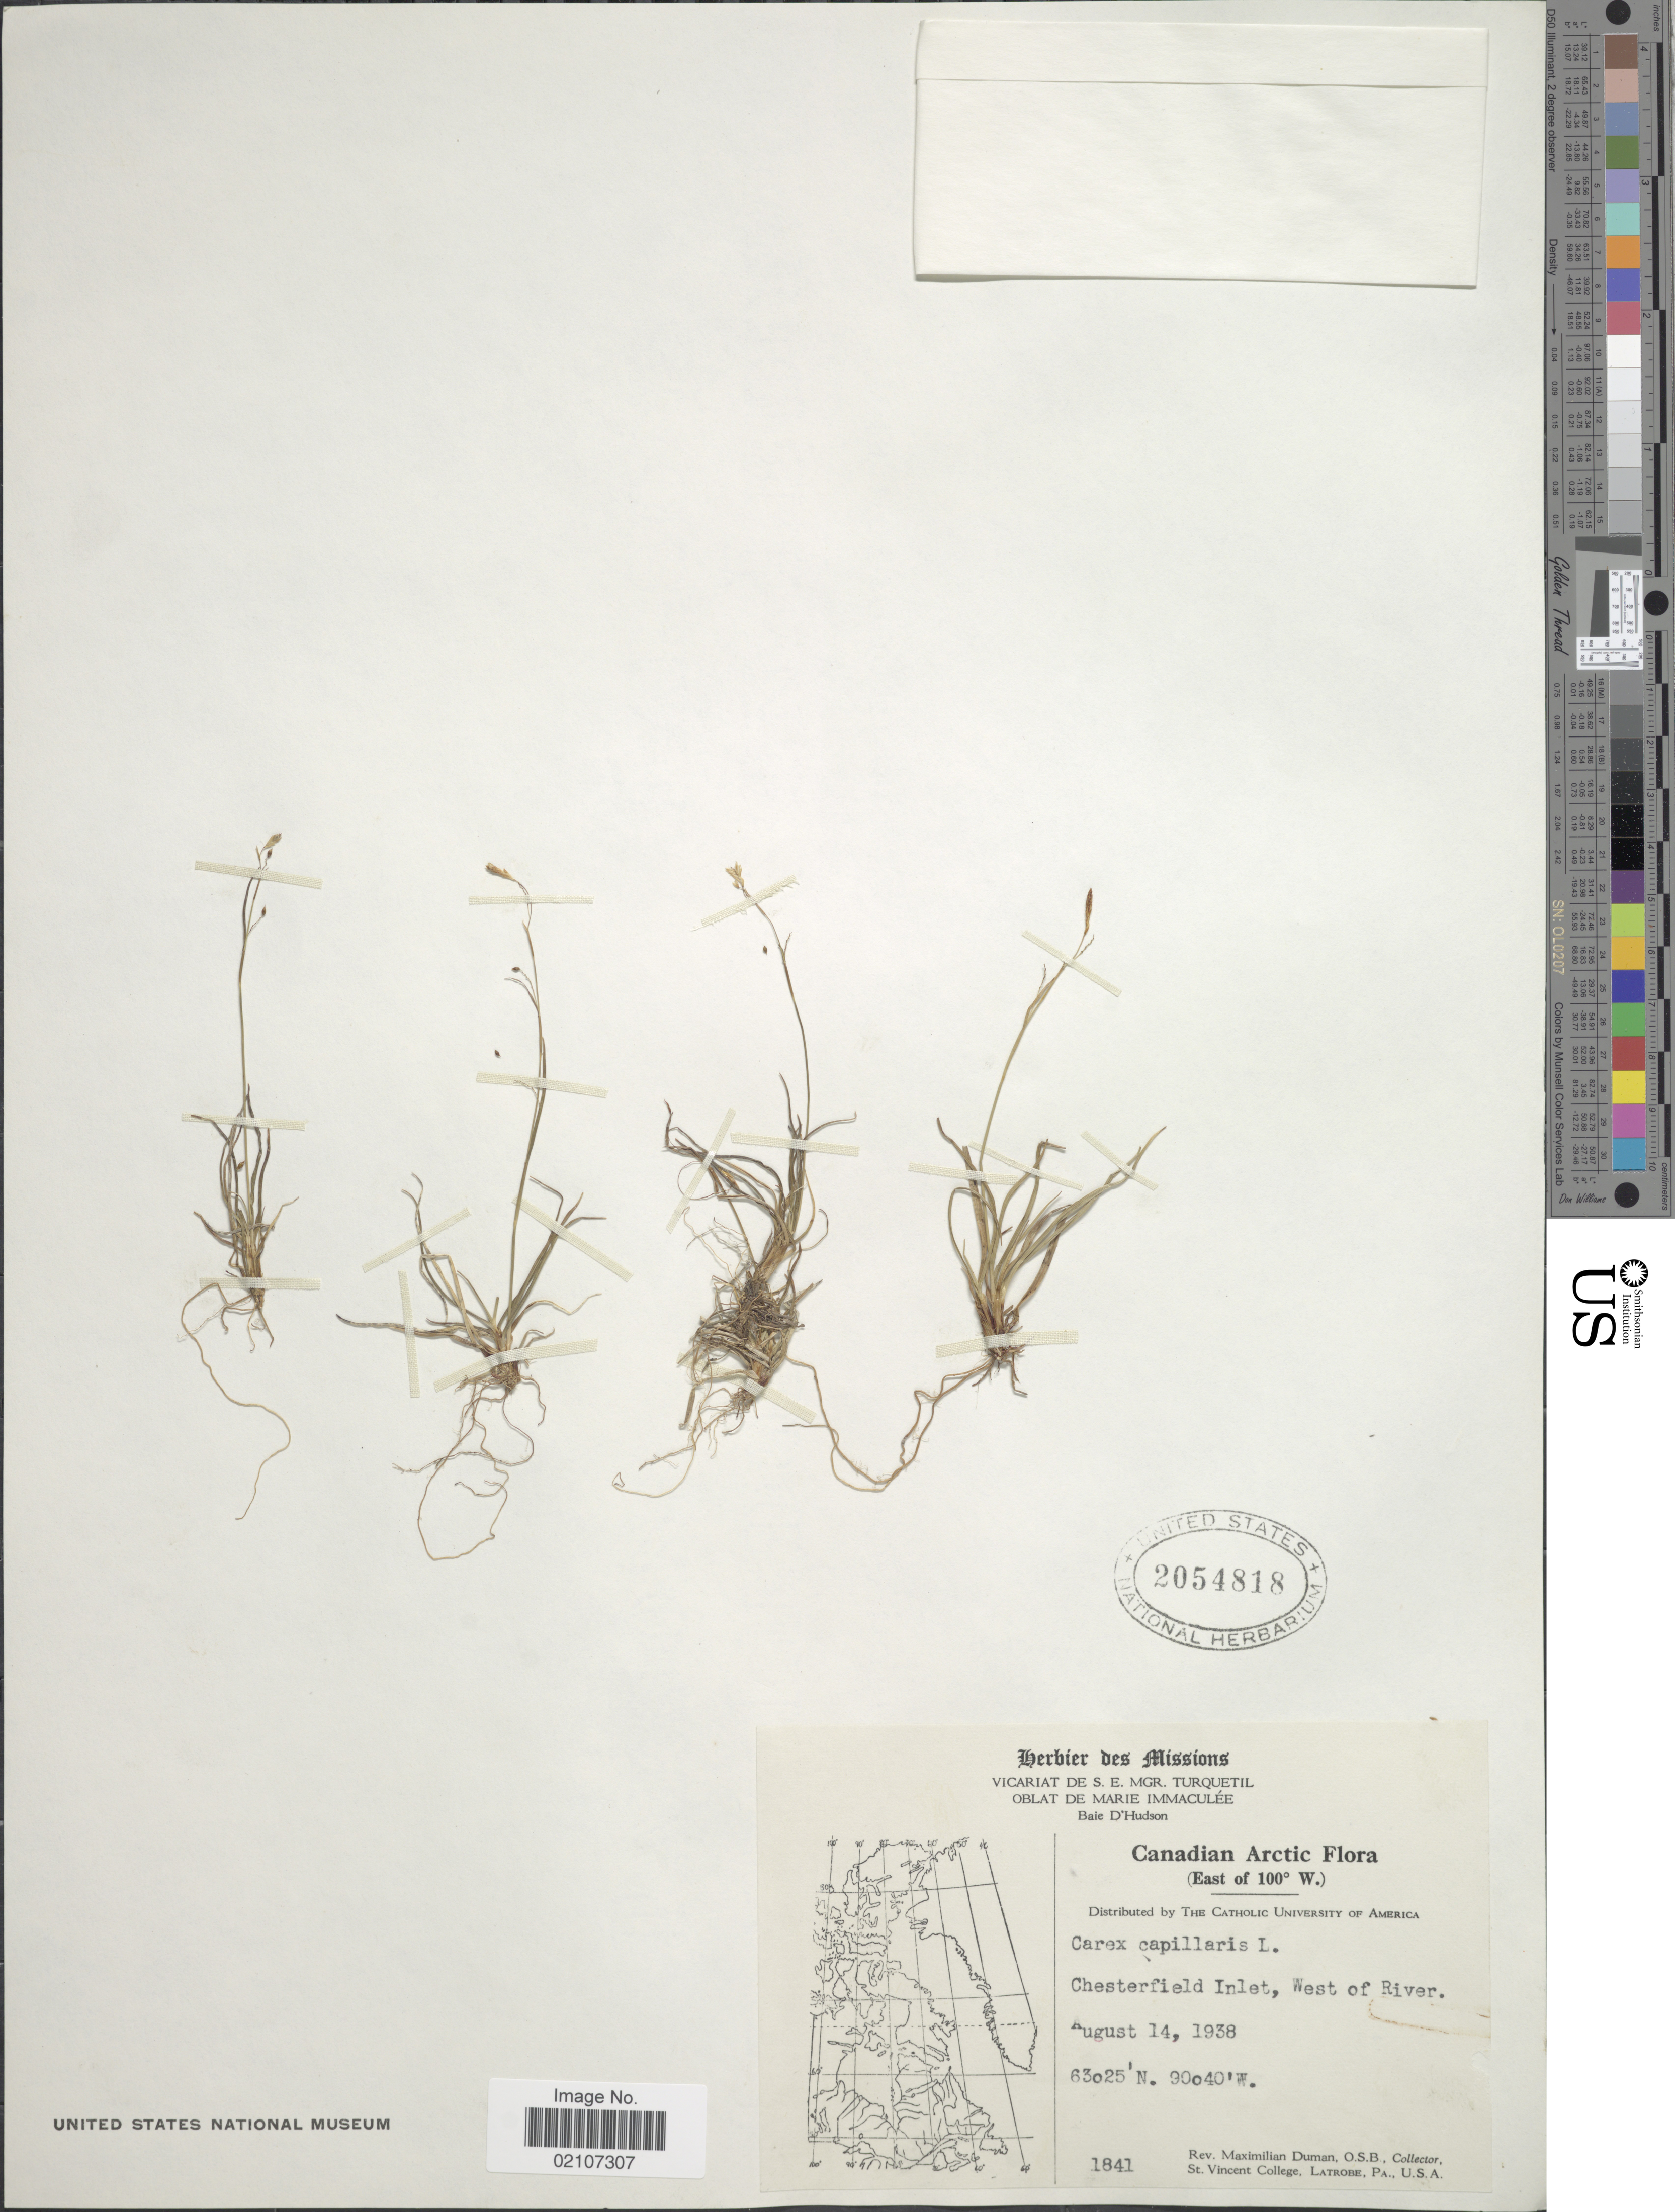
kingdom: Plantae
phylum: Tracheophyta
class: Liliopsida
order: Poales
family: Cyperaceae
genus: Carex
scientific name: Carex capillaris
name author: L.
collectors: M. Duman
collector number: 1841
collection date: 1938-08-14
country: Canada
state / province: Nunavut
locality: Canadian Arctic. (East of 100º W.). chesterfield Inlet, West of River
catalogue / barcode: US 2054818